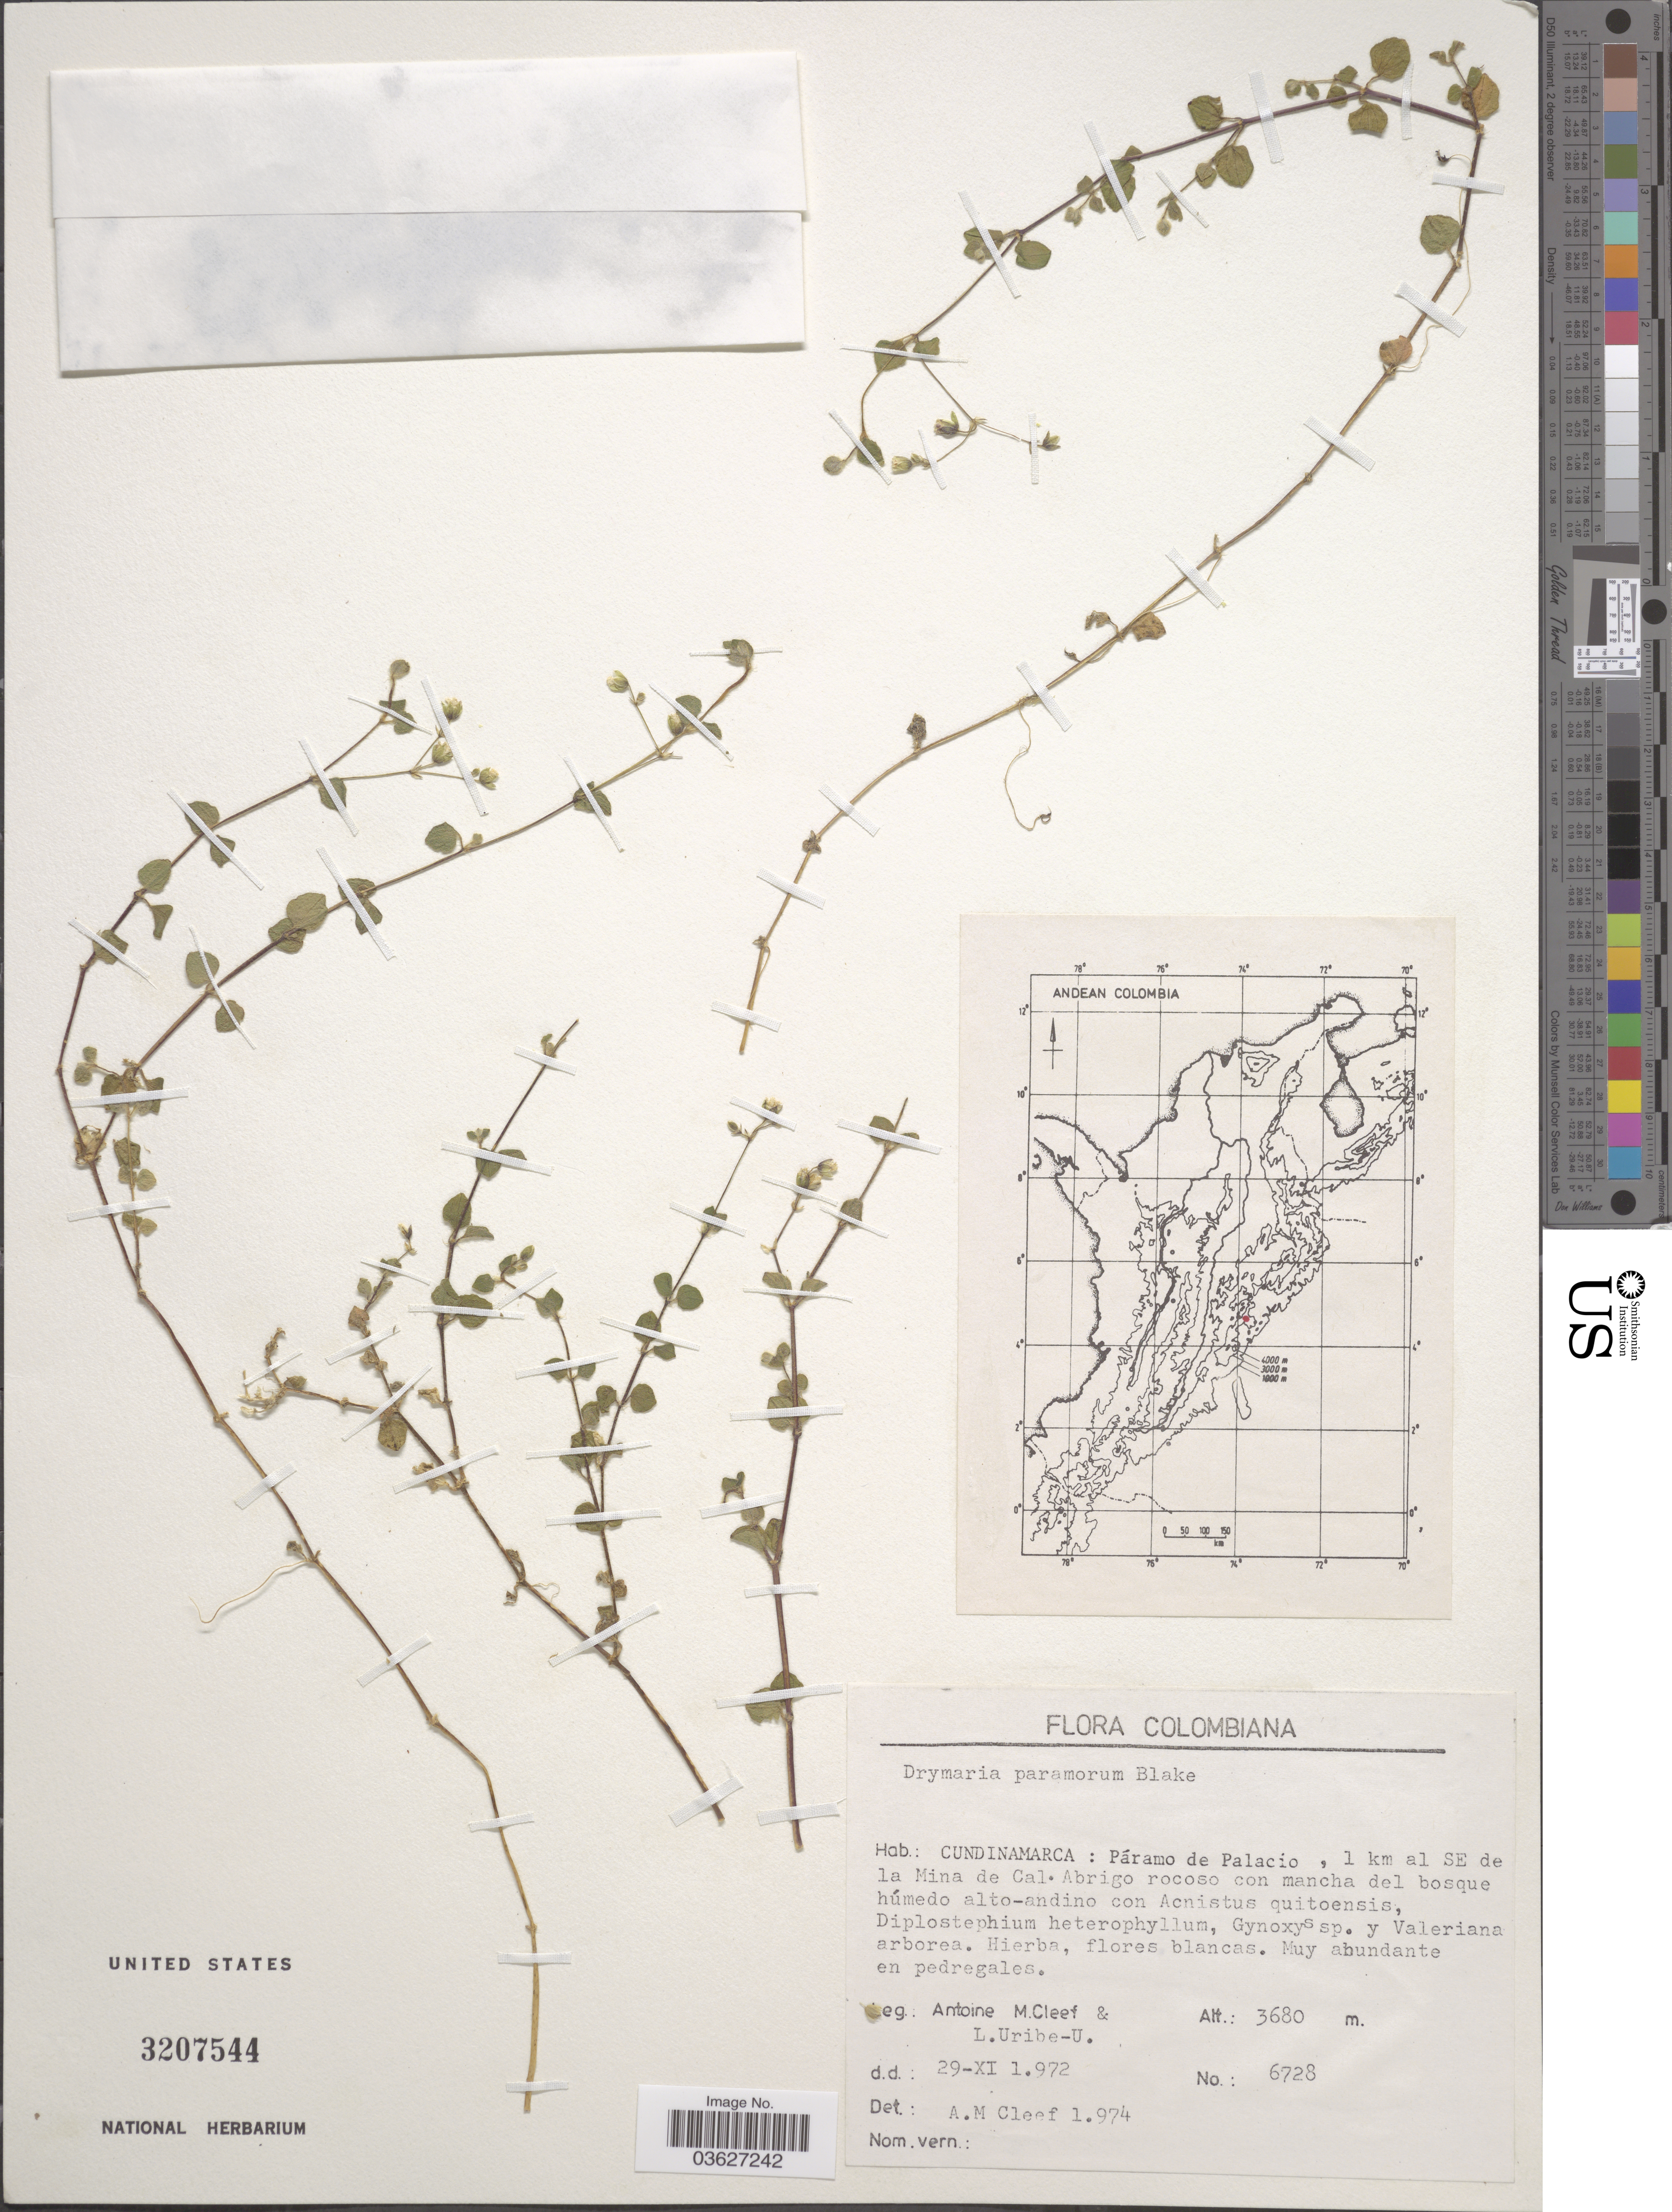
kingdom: Plantae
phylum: Tracheophyta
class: Magnoliopsida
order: Caryophyllales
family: Caryophyllaceae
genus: Drymaria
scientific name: Drymaria villosa subsp. paramorum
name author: (S.F. Blake) J.A. Duke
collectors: A. M. Cleef & L. Uribe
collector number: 6728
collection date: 1972-11-29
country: Colombia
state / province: Cundinamarca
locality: Páramo de Palacio, 1 km al SE de la Mina de Cal. Abrigo.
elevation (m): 3680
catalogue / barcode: US 3207544